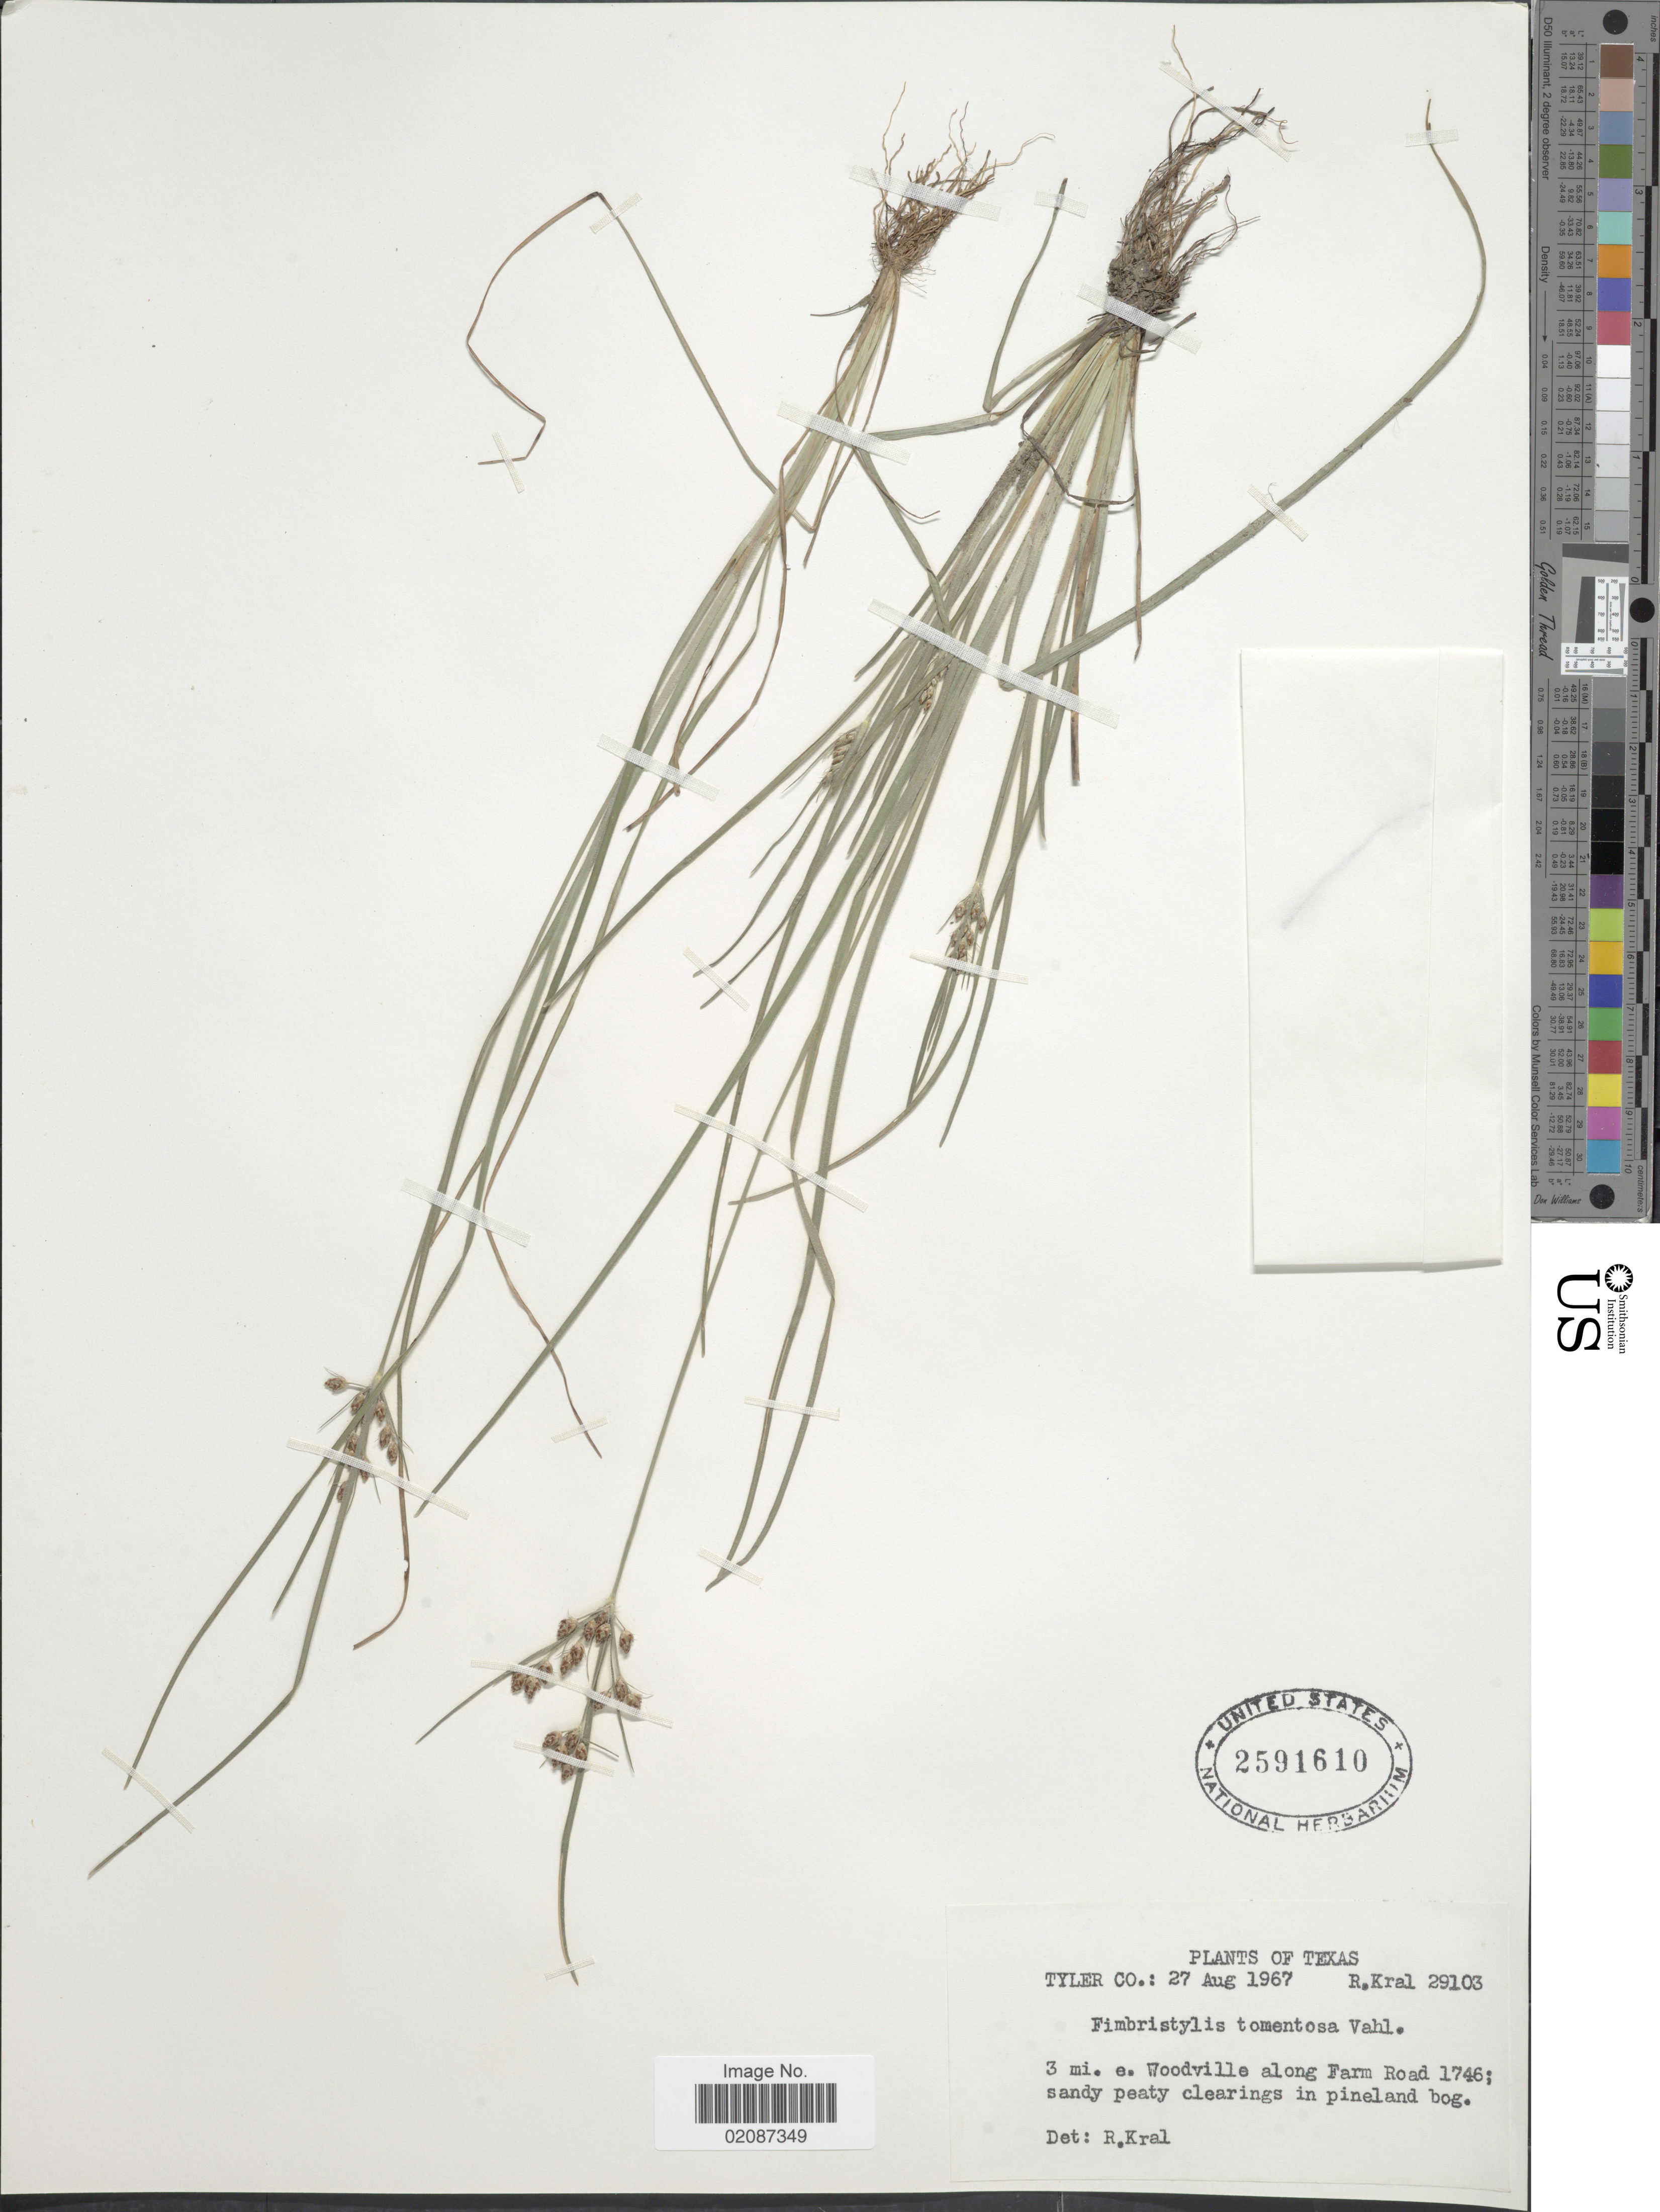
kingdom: Plantae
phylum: Tracheophyta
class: Liliopsida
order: Poales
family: Cyperaceae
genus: Fimbristylis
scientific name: Fimbristylis tomentosa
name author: Vahl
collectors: R. Kral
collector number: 29103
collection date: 1967-08-27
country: United States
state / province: Texas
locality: Tyler Co., 3 mi. e. Woodville along Farm Road 1746; sandy peaty clearings in pineland bog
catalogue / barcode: US 2591610